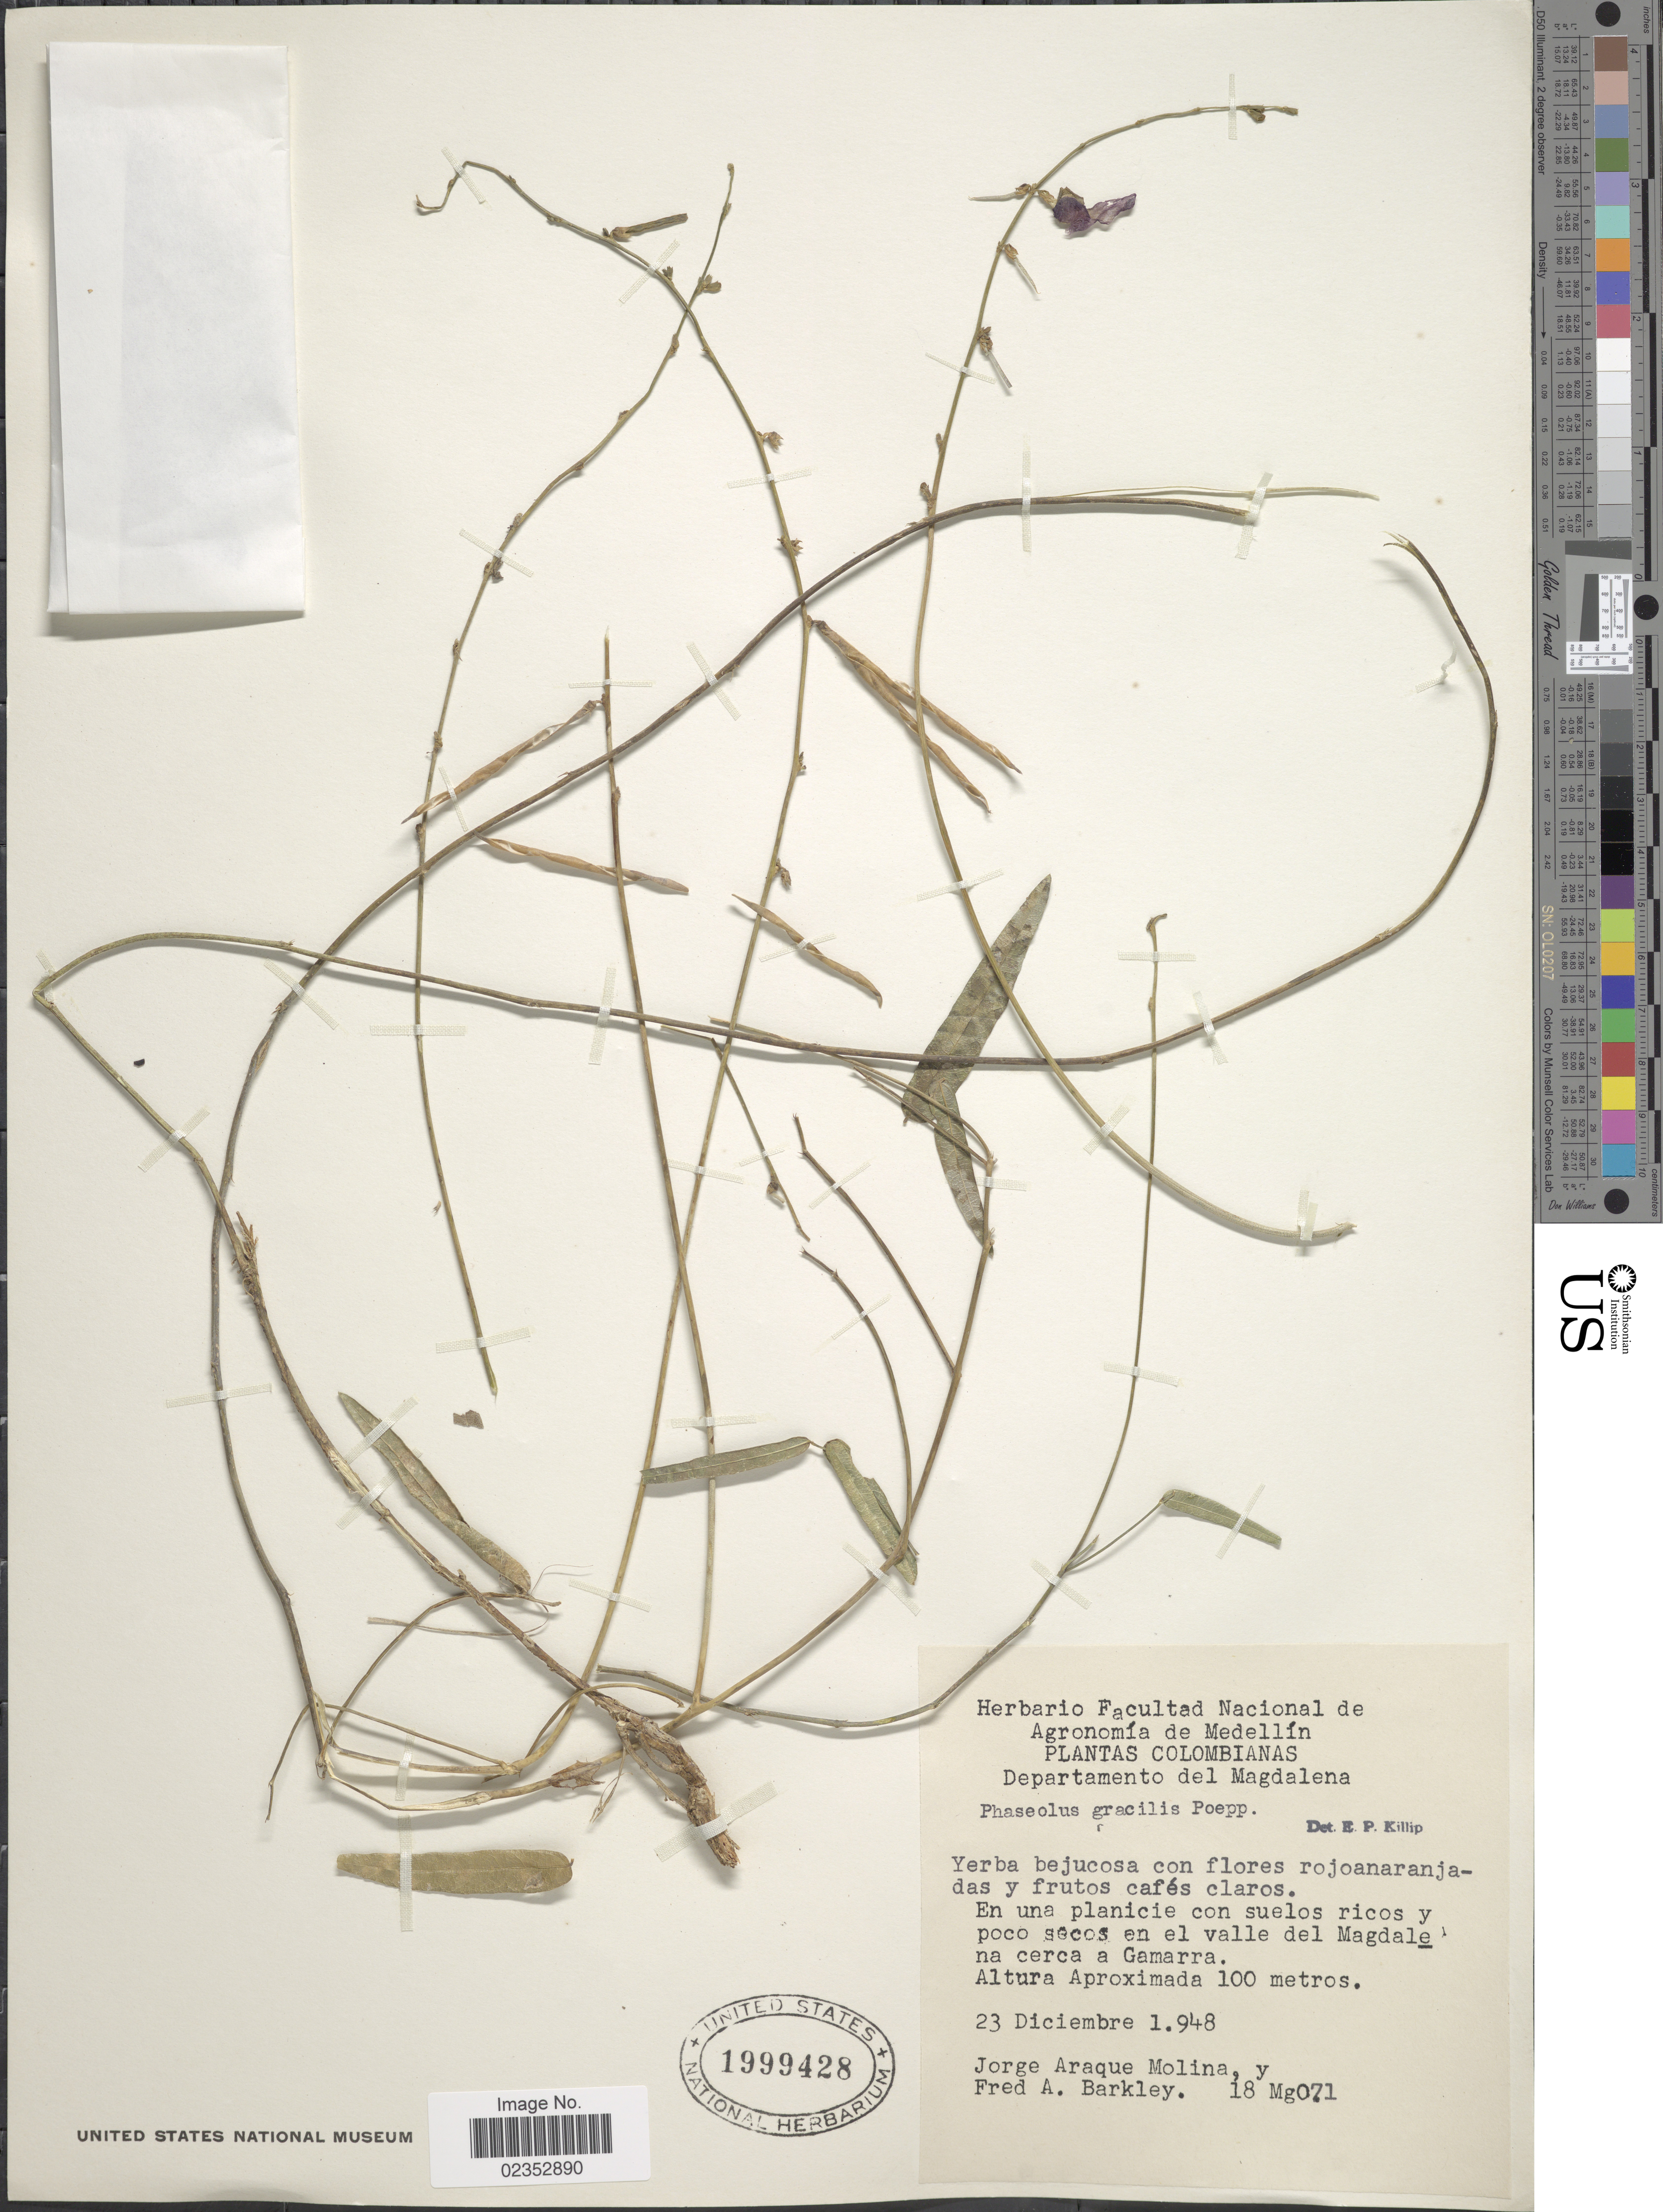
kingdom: Plantae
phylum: Tracheophyta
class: Magnoliopsida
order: Fabales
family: Fabaceae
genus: Macroptilium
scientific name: Macroptilium gracile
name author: (Poepp. ex Benth.) Urb.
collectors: J. Araque Molina & F. A. Barkley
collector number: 18Mg071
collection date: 1948-12-23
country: Colombia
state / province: Magdalena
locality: Departamento del Magdalena, En una planicie con suelos ricos y poco secos en el valle del Magdalena cerca a Gamarra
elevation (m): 100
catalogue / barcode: US 1999428